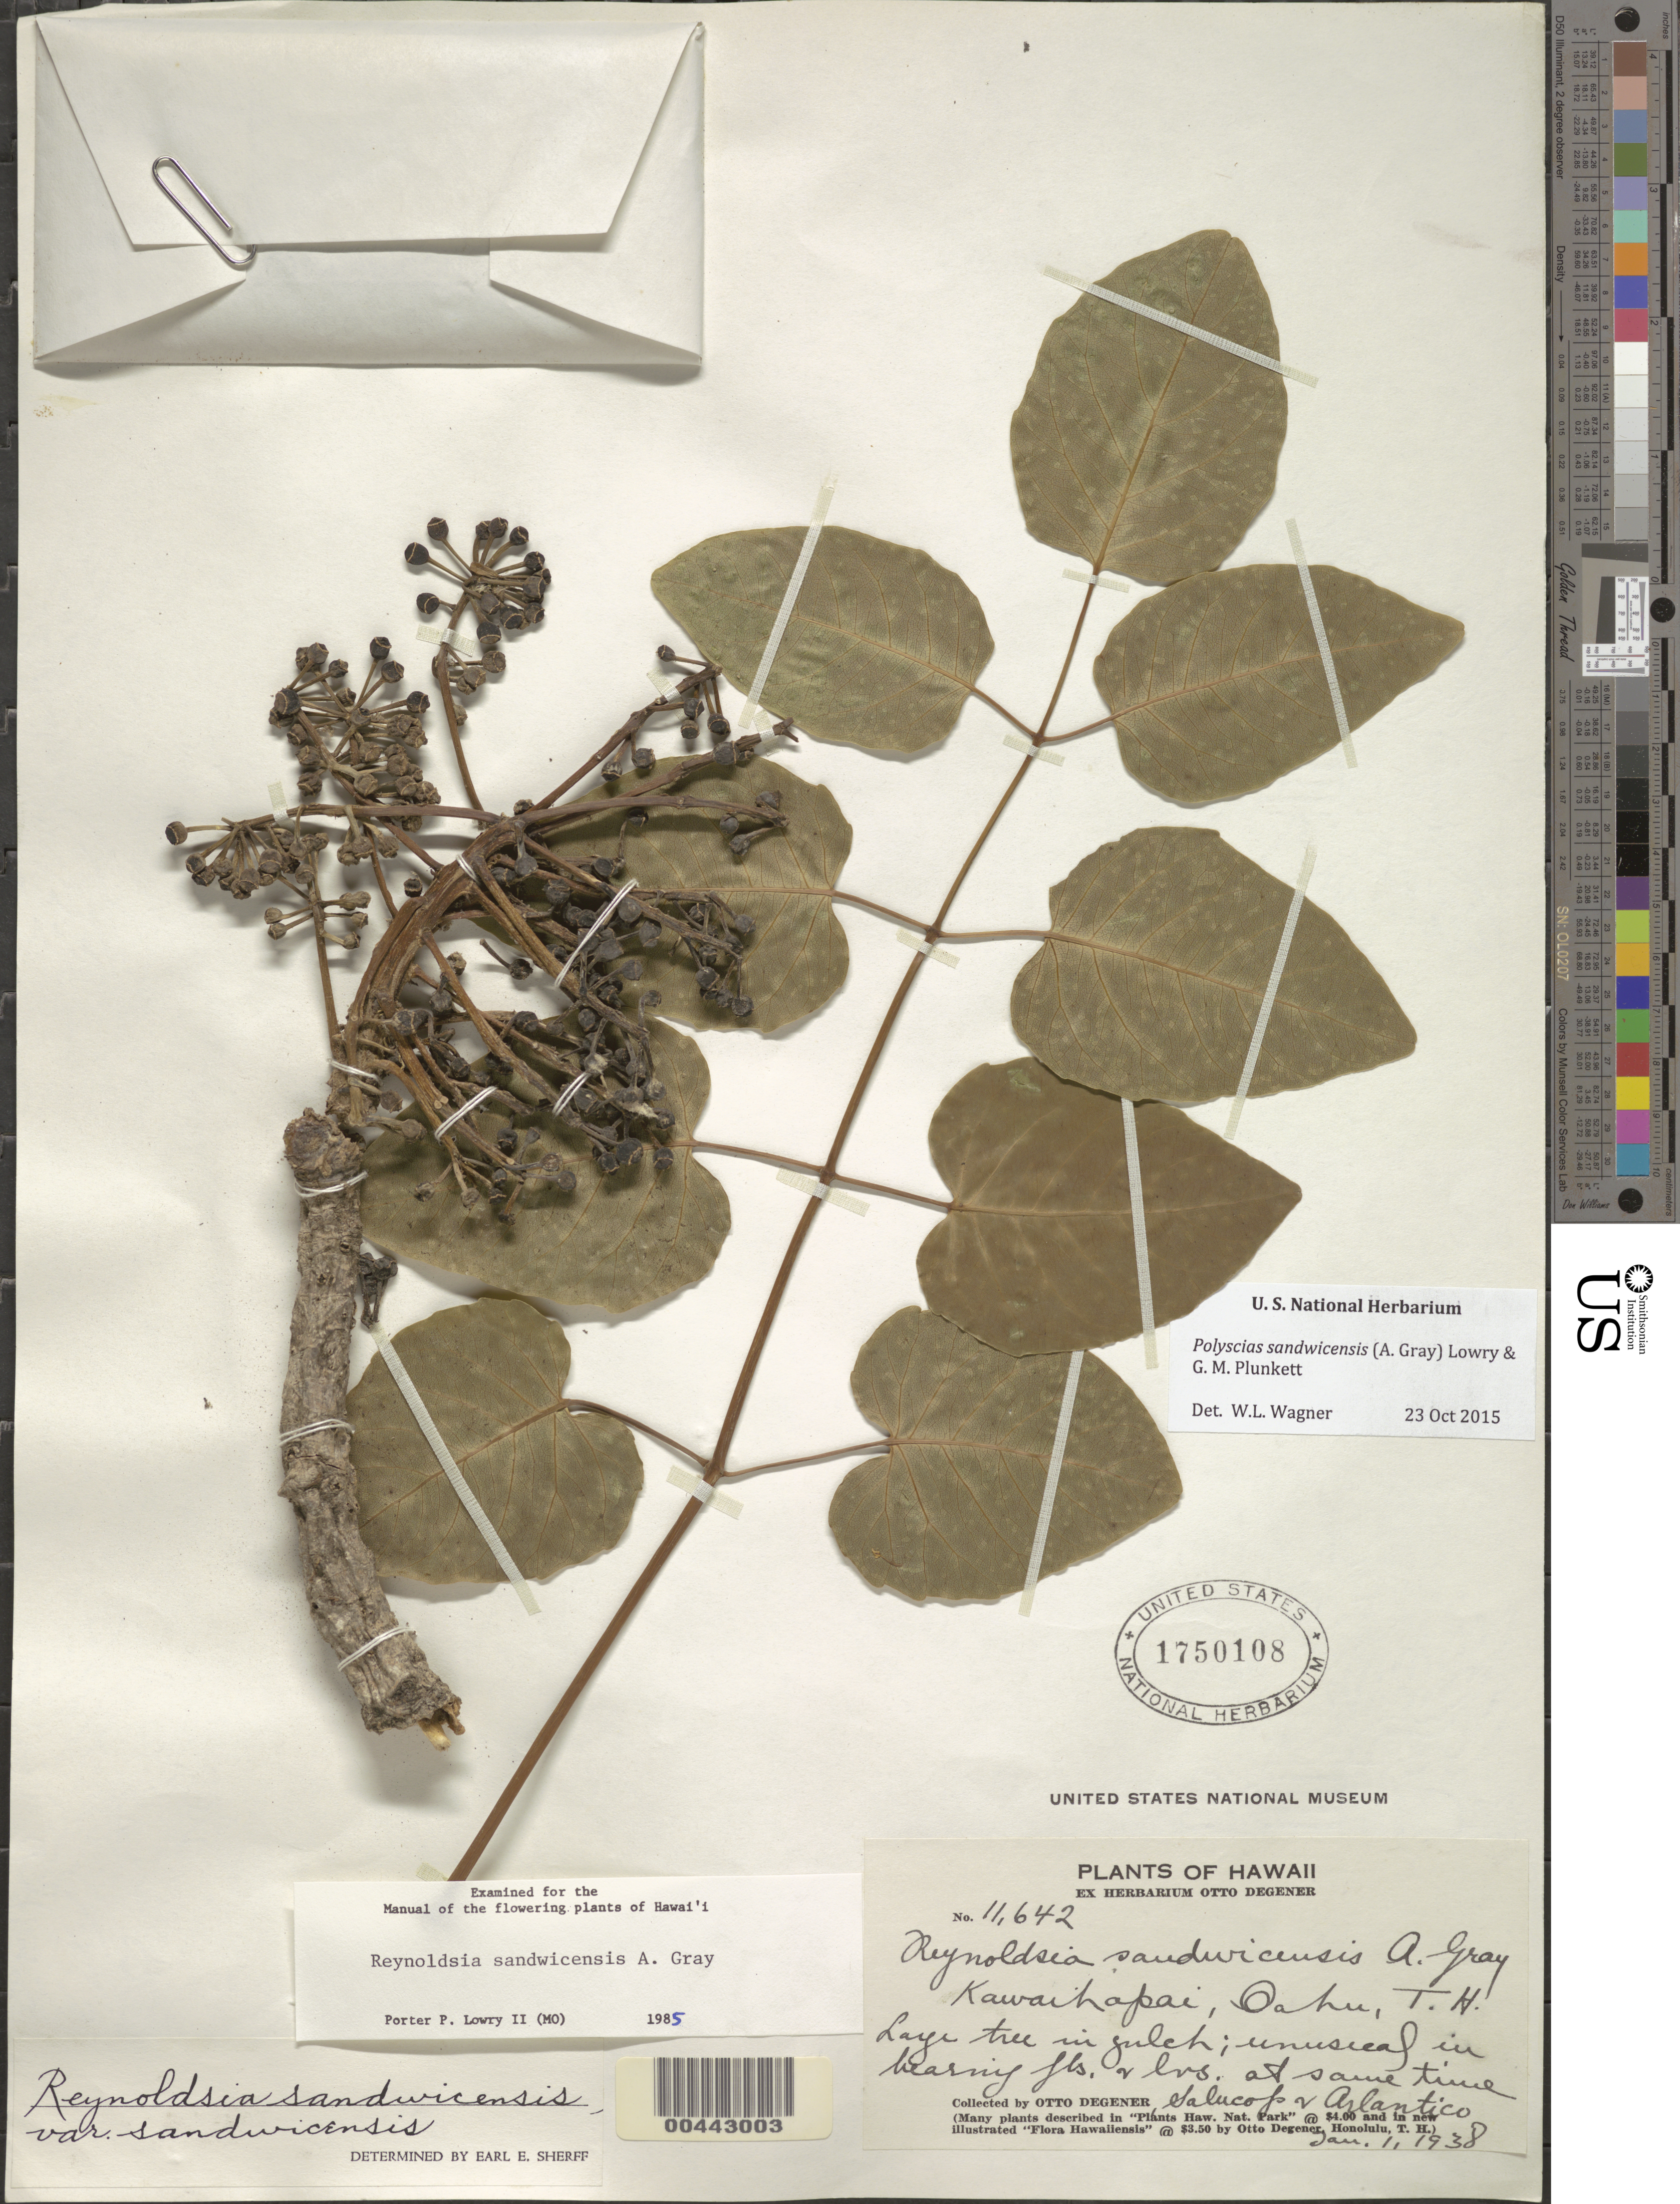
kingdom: Plantae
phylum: Tracheophyta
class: Magnoliopsida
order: Apiales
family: Araliaceae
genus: Polyscias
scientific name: Polyscias sandwicensis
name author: (A. Gray) Lowry & G. M. Plunkett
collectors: O. Degener, -- Salucop & Arlantico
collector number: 11642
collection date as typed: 1 Jan 1938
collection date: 1938-01-01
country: United States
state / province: Hawaii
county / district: Honolulu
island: Oahu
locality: Kawaihapai.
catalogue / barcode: US 1750108